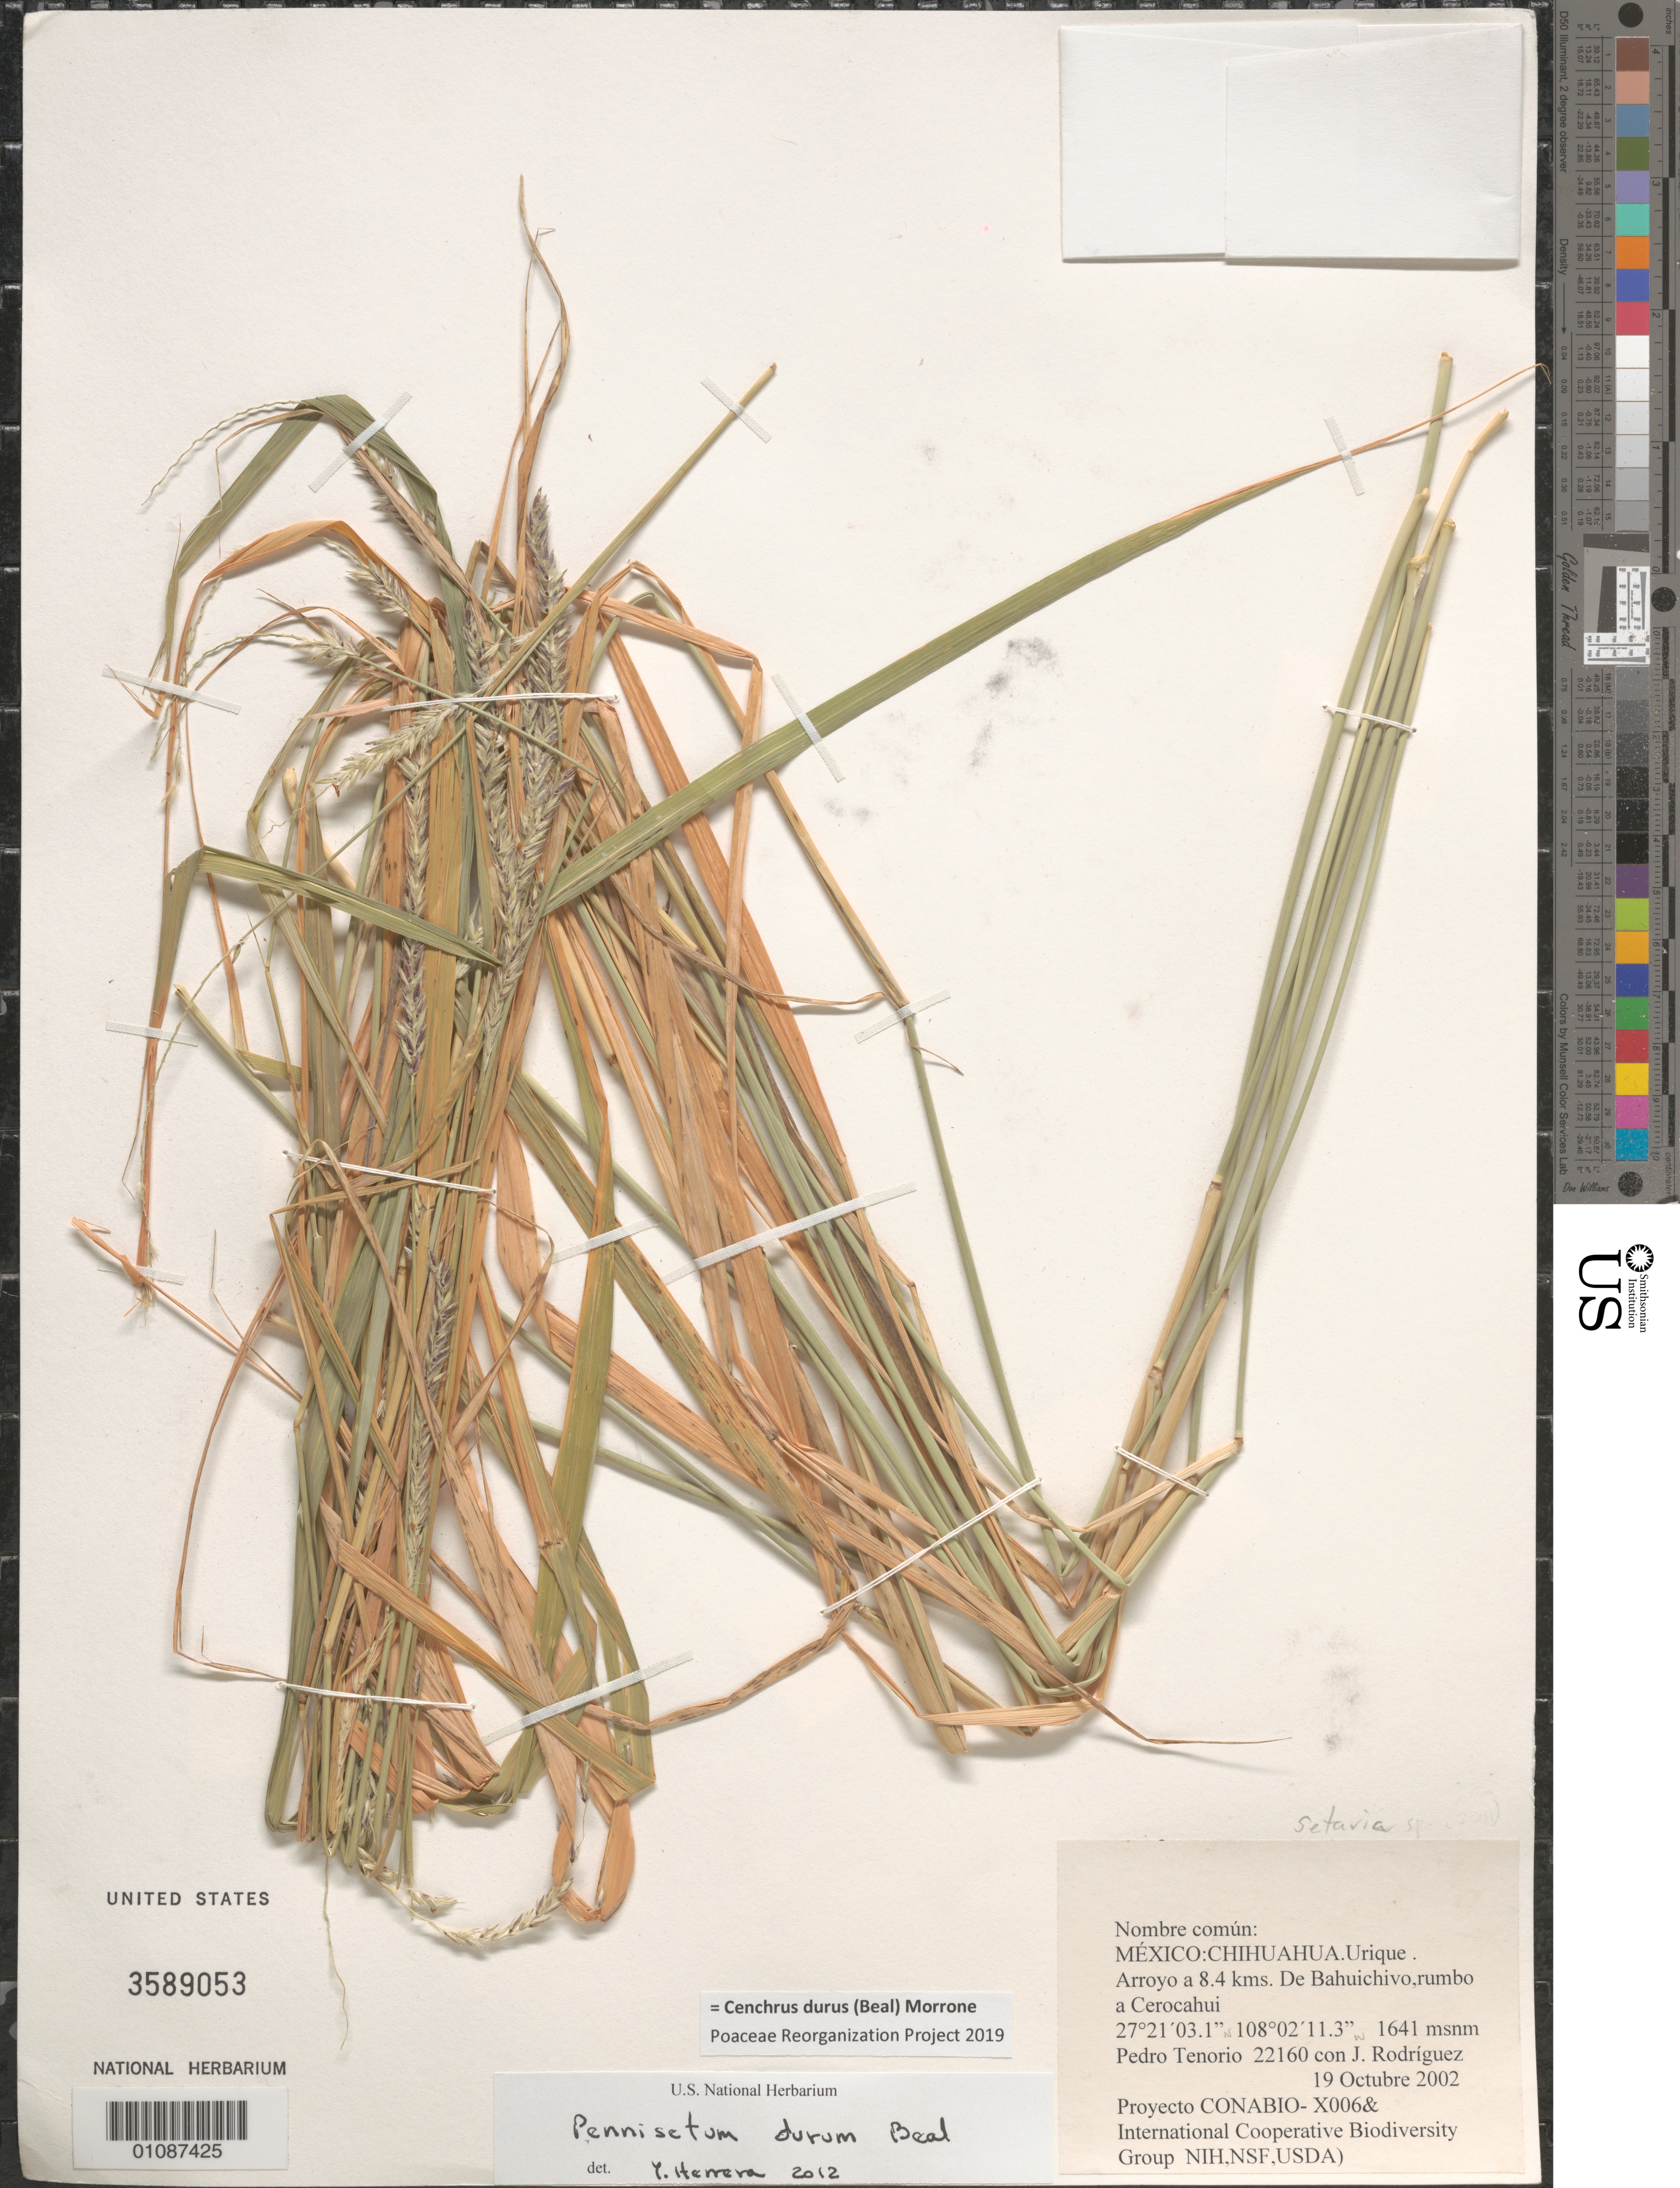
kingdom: Plantae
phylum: Tracheophyta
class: Liliopsida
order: Poales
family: Poaceae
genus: Cenchrus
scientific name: Cenchrus durus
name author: (W.J. Beal) Morrone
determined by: Poaceae Reorganization Project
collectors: P. Tenorio L. & J. Rodríguez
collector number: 22160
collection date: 2002-10-19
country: Mexico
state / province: Chihuahua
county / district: Urique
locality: Arroyo a 8.4 kms de Bahuichivo, rumbo a Cerocahui.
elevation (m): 1641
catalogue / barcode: US 3589053